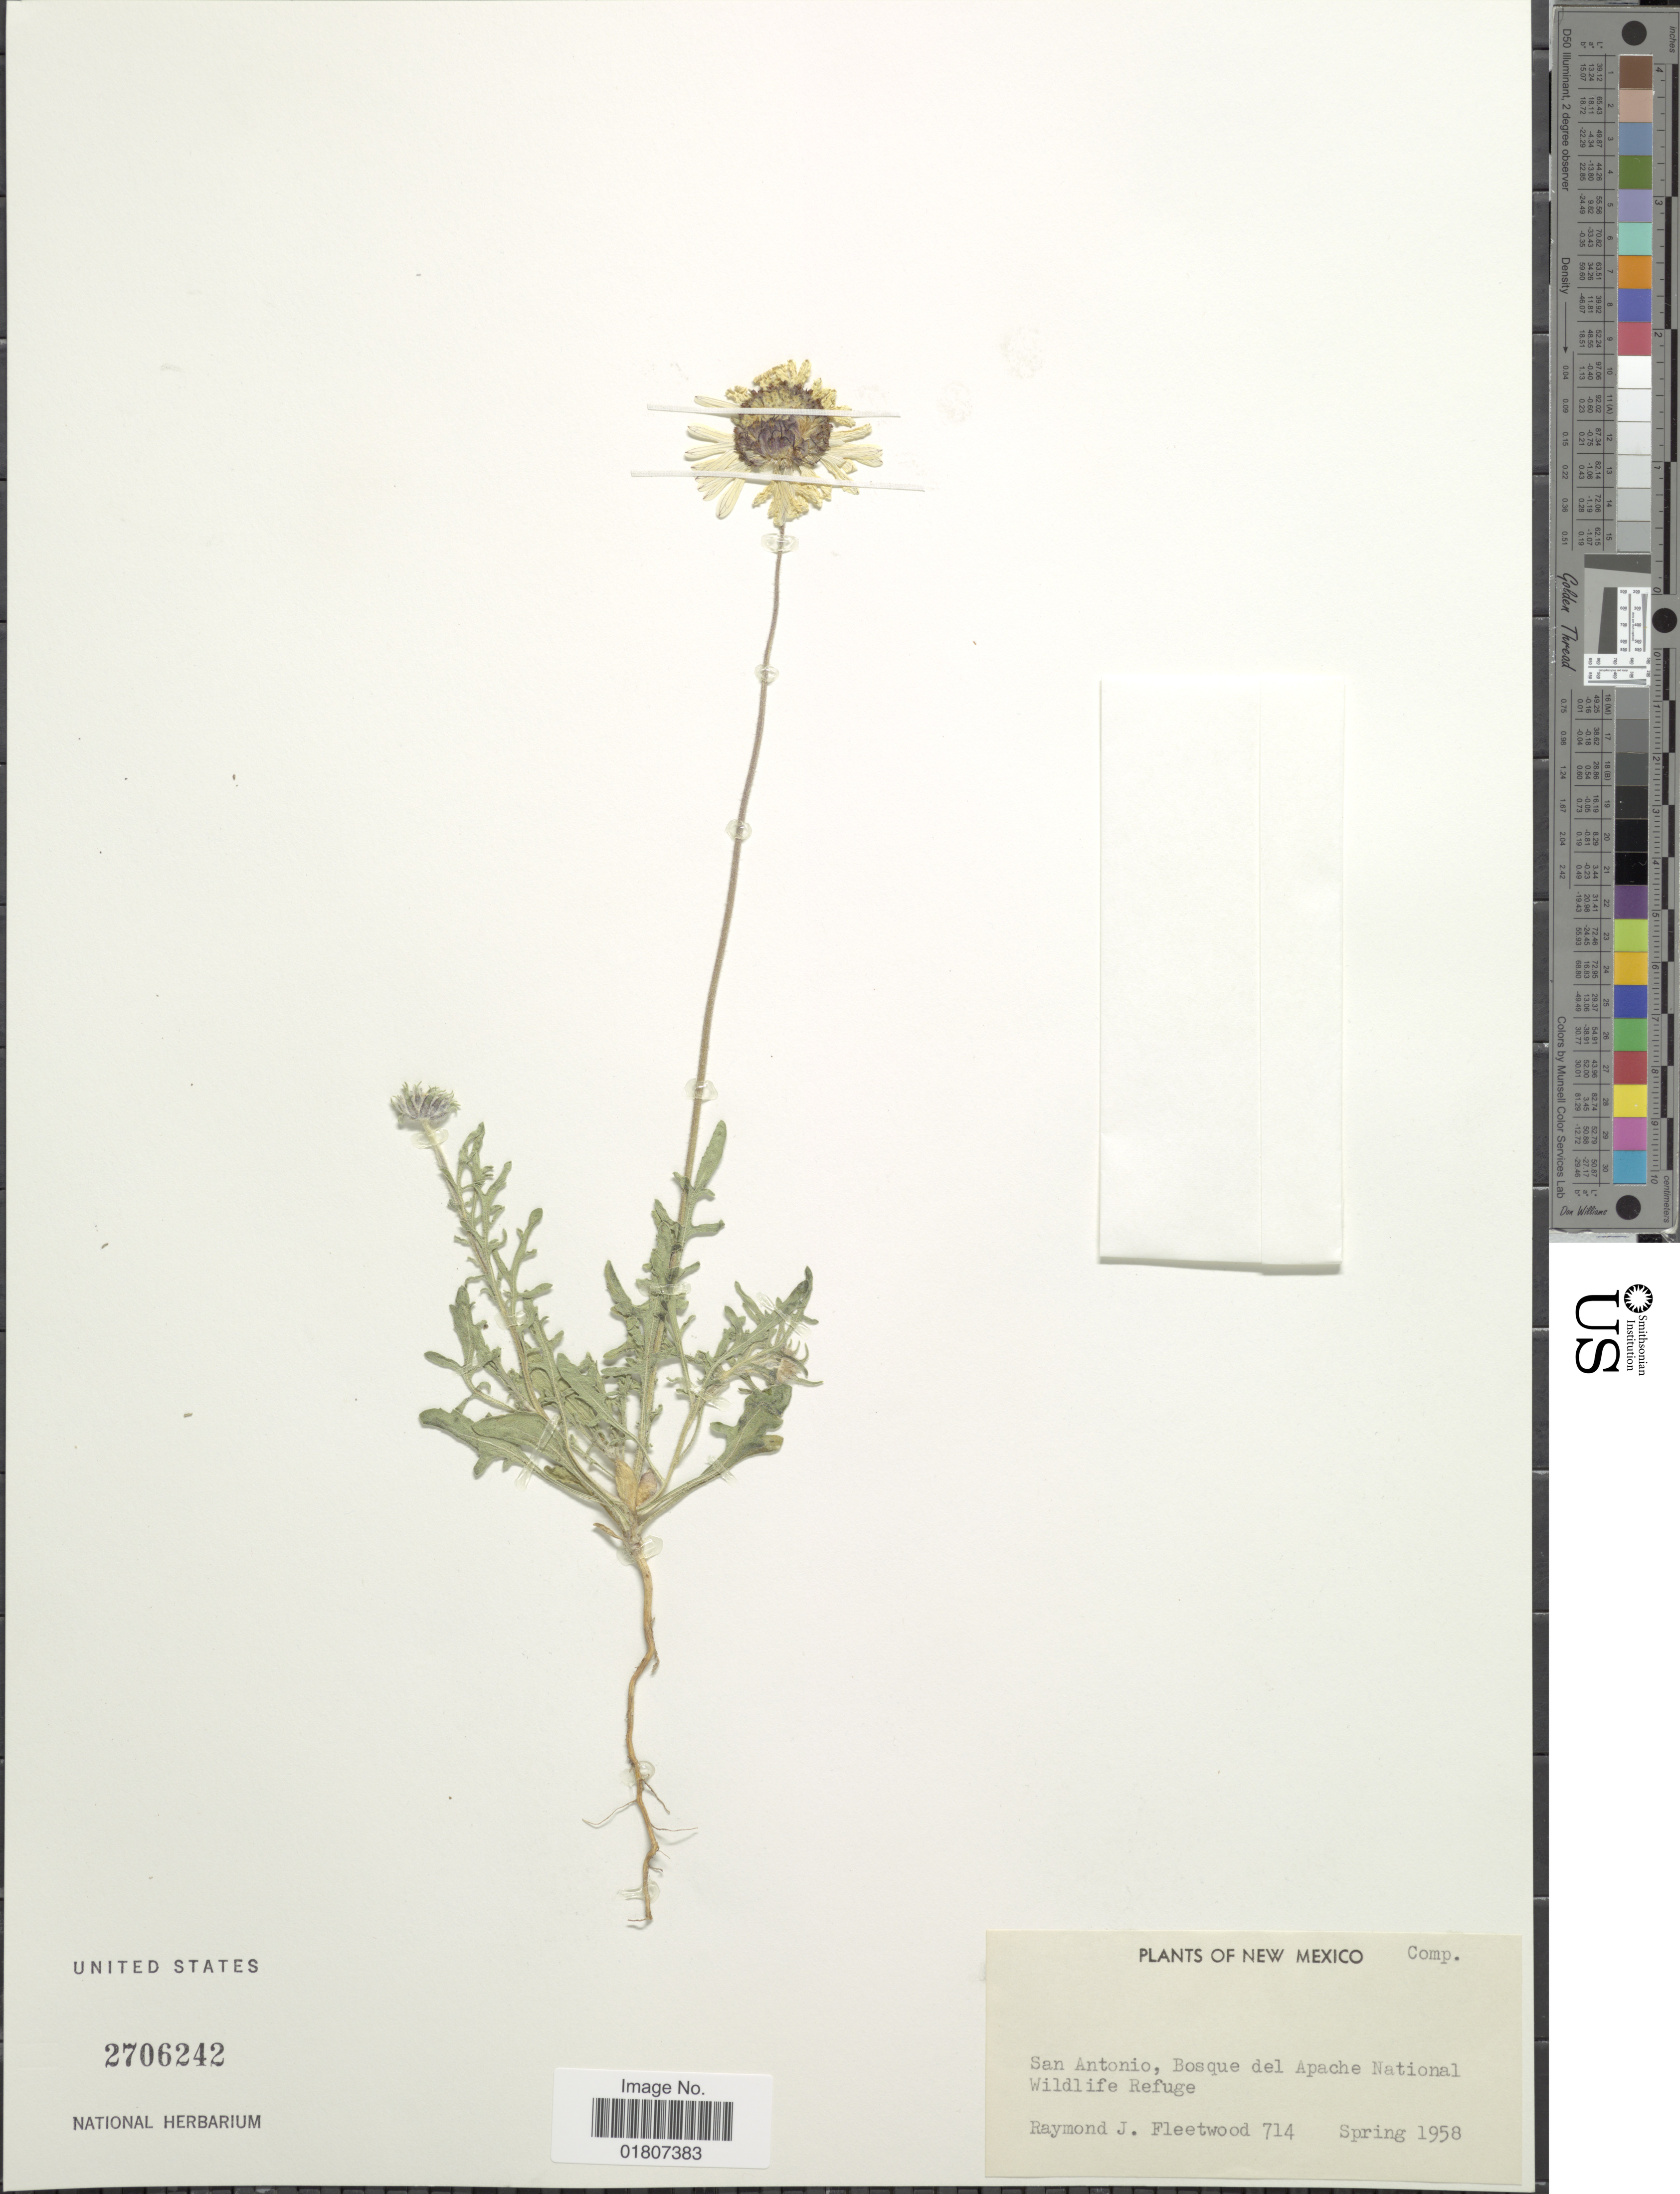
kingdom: Plantae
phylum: Tracheophyta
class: Magnoliopsida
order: Asterales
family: Asteraceae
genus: Gaillardia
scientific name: Gaillardia pinnatifida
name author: Torr.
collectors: R. J. Fleetwood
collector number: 714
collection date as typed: Spring 1958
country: United States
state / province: New Mexico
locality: San Antonio, Bosque del Apache National Wildlife Refuge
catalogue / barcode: US 2706242